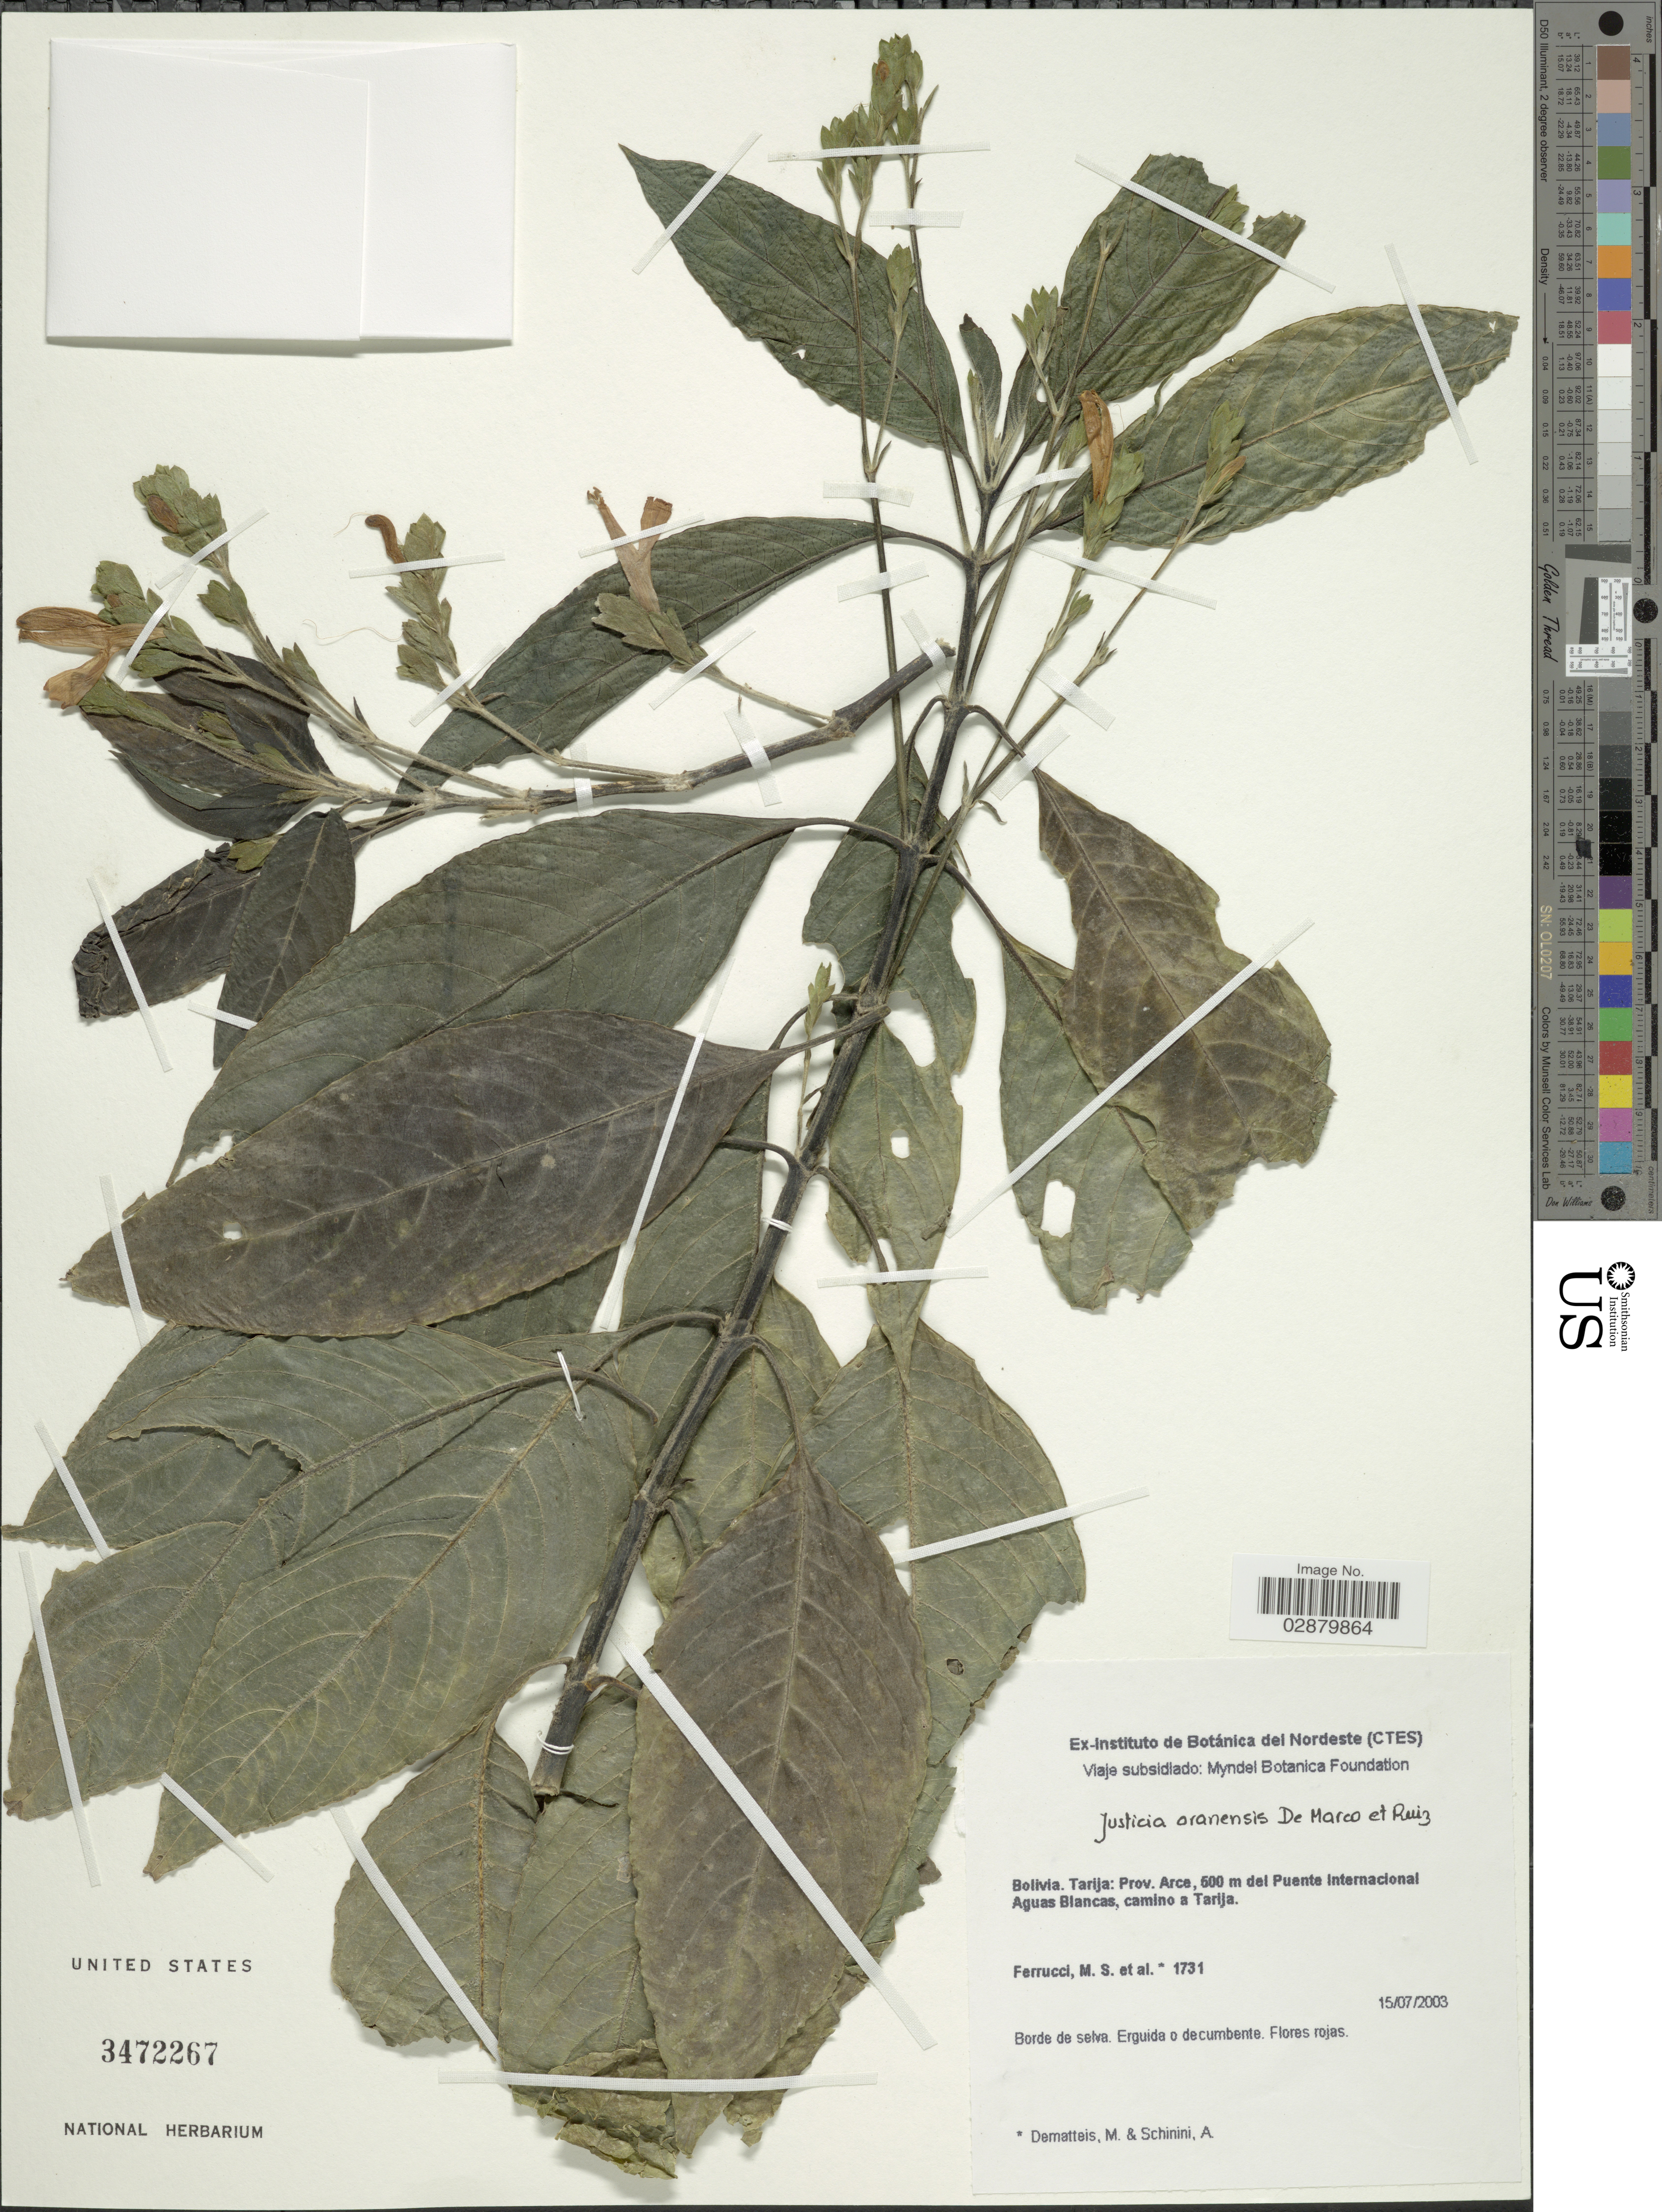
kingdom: Plantae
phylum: Tracheophyta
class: Magnoliopsida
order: Lamiales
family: Acanthaceae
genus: Justicia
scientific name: Justicia oranensis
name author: De Marco & T. Ruíz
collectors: M. S. Ferrucci & A. Schinini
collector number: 1731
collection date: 2003-07-15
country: Bolivia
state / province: Tarija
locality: Arce, 600 m del Puenta Internacional Aguas Blancas, camino a Tarija.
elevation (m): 600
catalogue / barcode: US 3472267